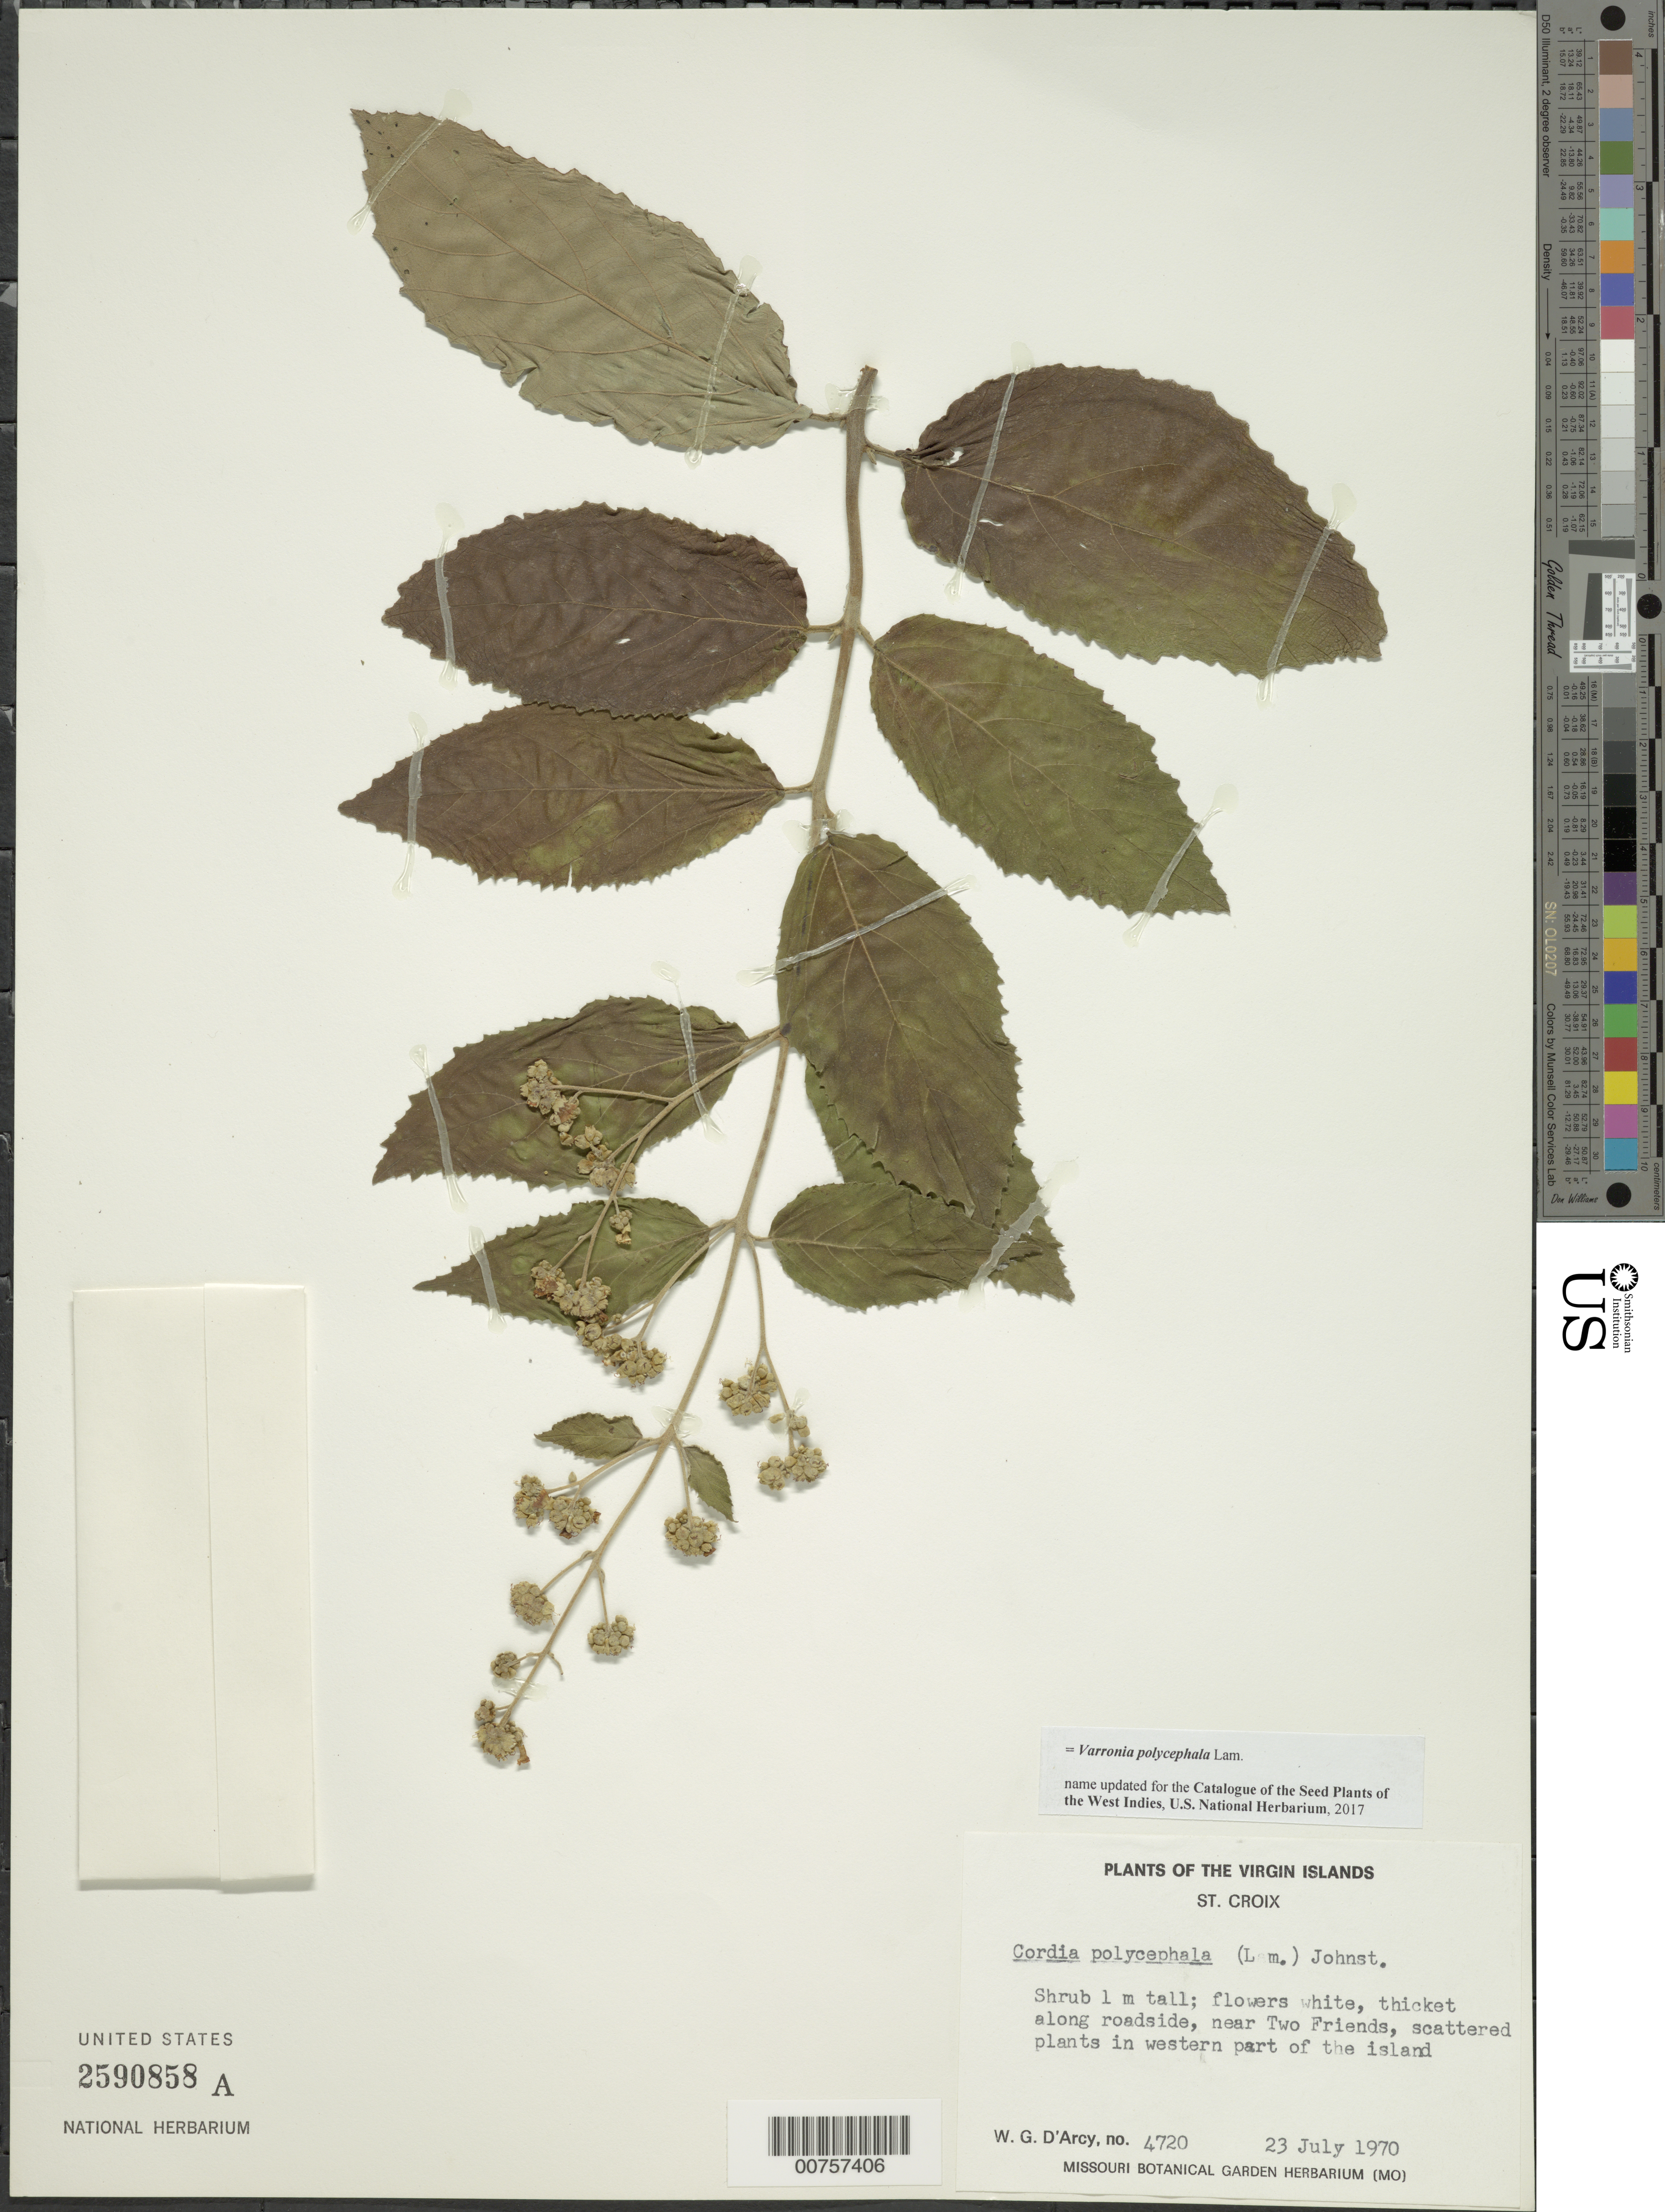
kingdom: Plantae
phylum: Tracheophyta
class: Magnoliopsida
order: Boraginales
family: Cordiaceae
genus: Varronia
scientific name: Varronia polycephala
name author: Lam.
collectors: W. G. D'Arcy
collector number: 4720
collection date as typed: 23 Jul 1970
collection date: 1970-07-23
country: U.S. Virgin Islands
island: St. Croix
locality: Near Two Friends, scattered plants in western part of the island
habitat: Thicket along roadside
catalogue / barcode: US 2590858A